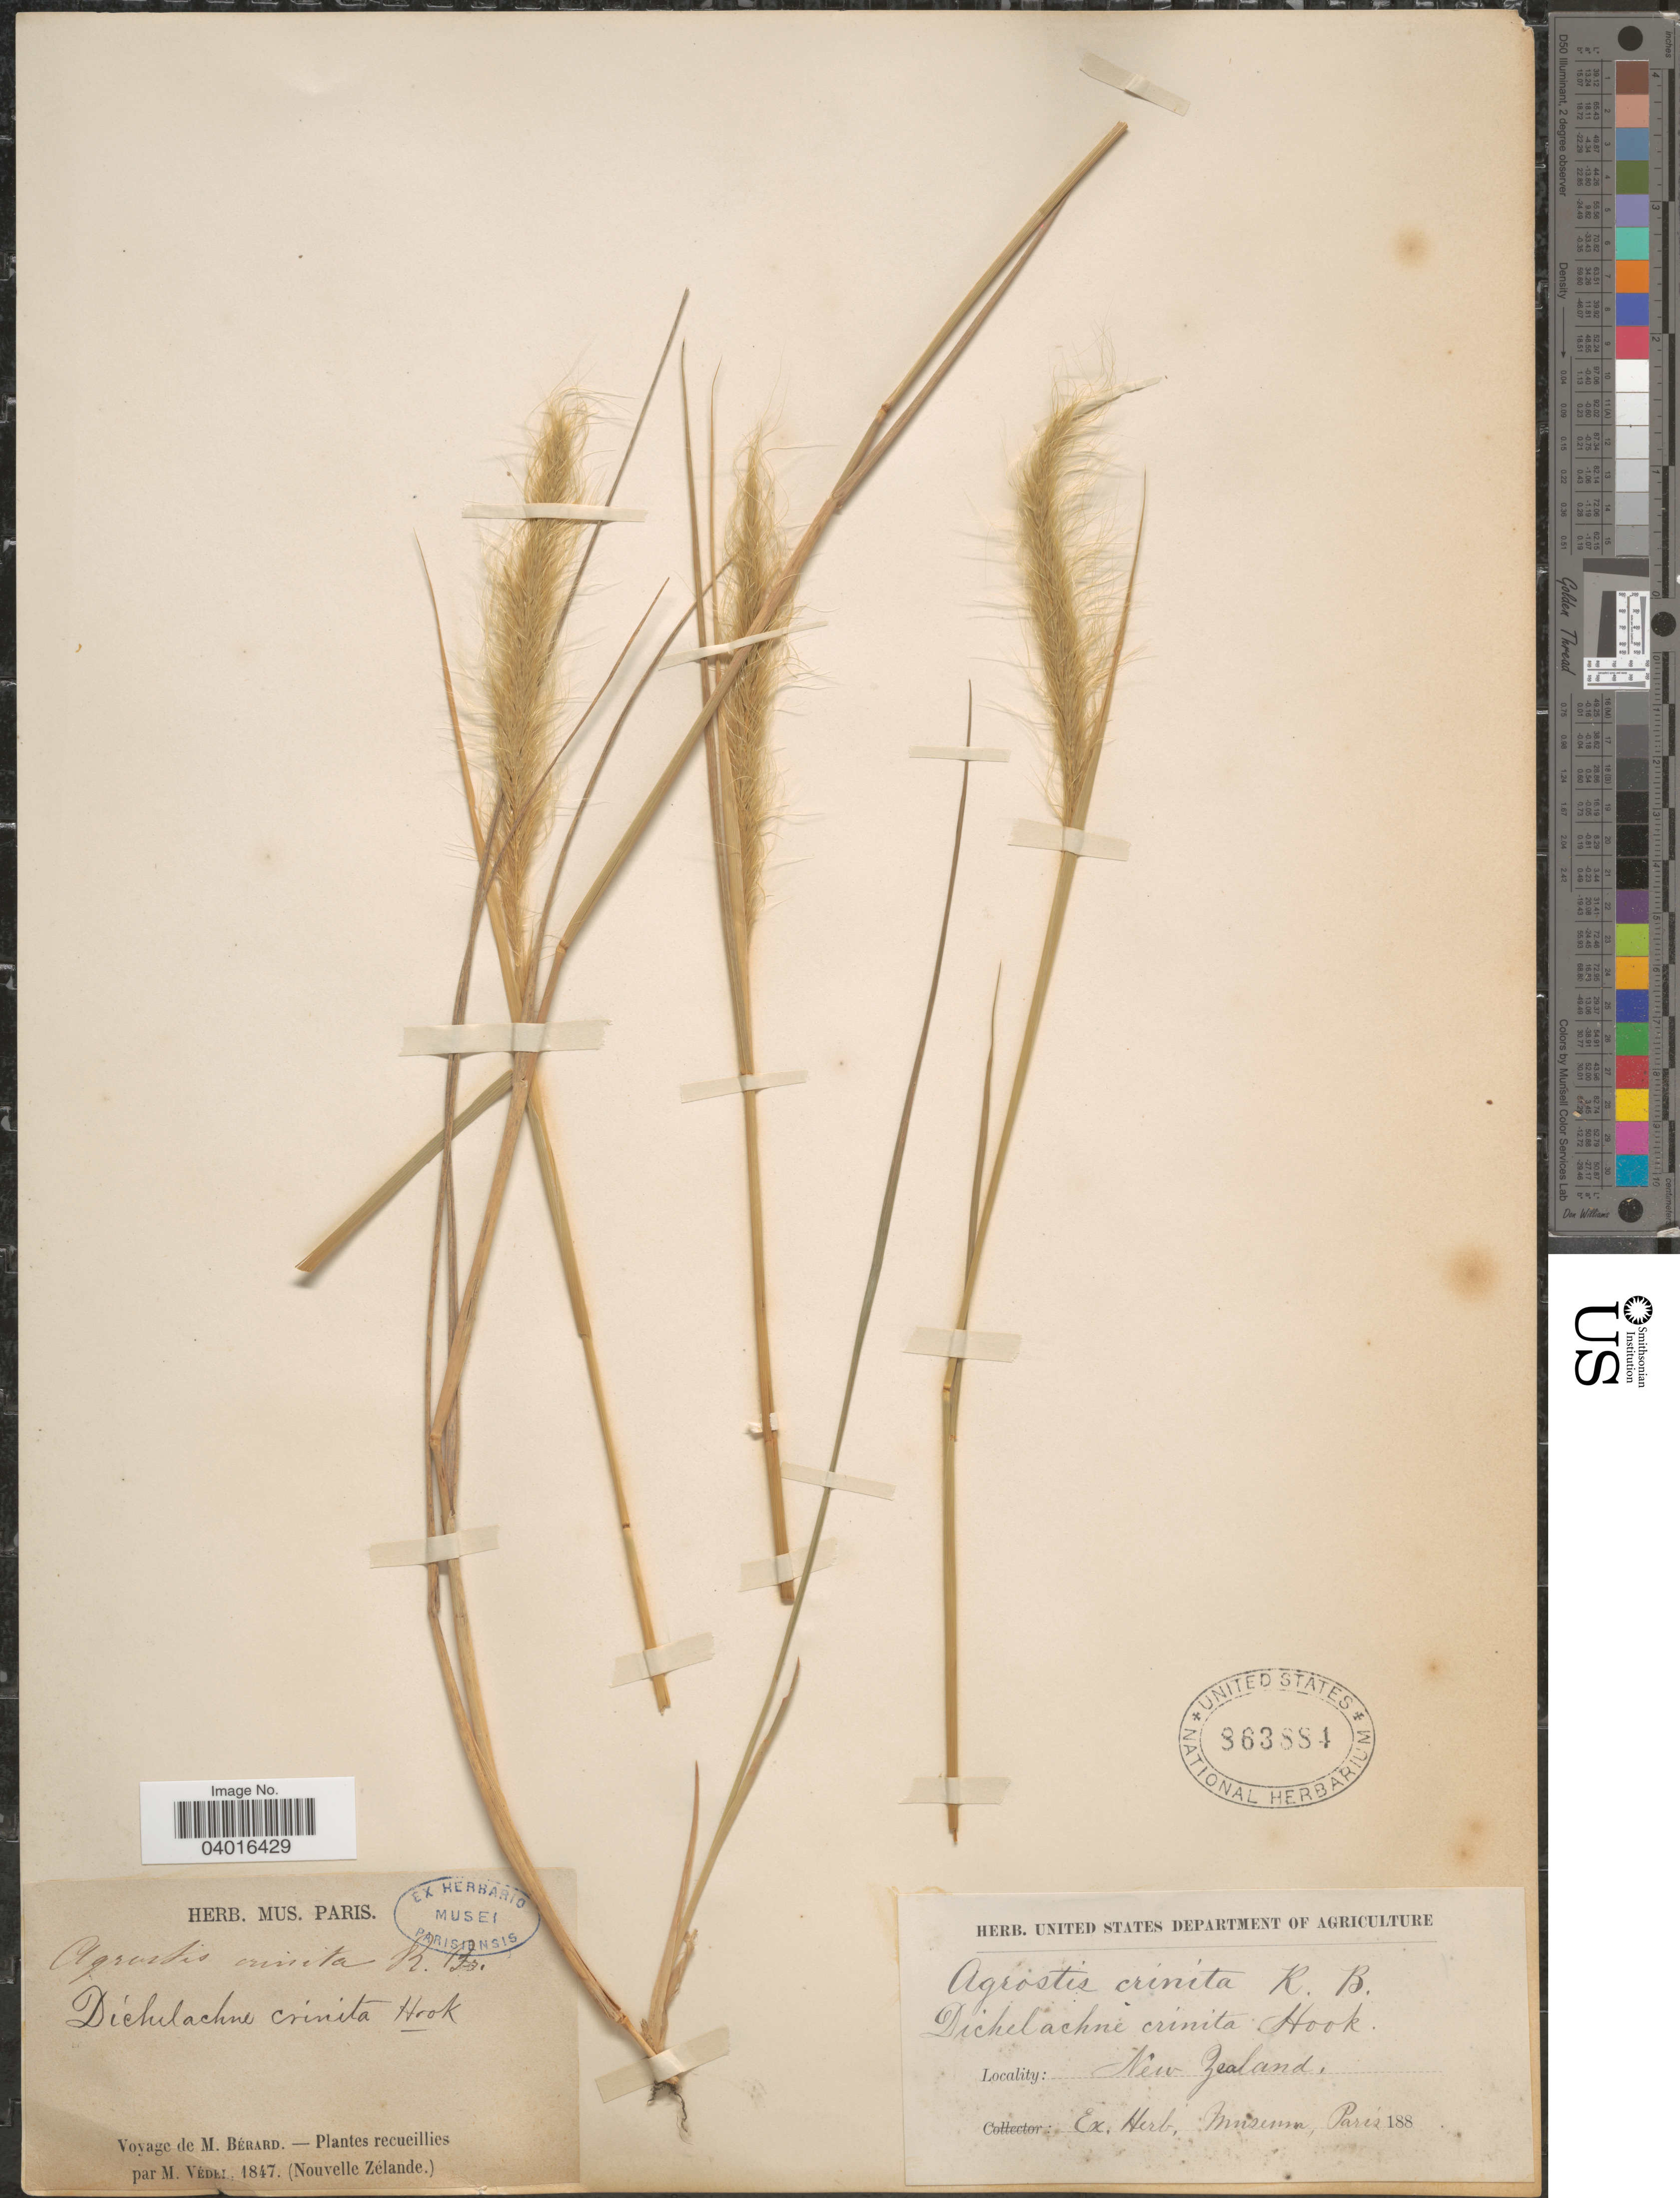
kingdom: Plantae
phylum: Tracheophyta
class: Liliopsida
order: Poales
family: Poaceae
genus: Pentapogon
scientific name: Pentapogon crinitus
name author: (L. f.) P.M. Peterson et al.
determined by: Wagner, W. L., (BOT), Smithsonian Institution - National Museum of Natural History (UNITED STATES)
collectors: M. Berard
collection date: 1847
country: New Zealand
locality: (Nouvelle Zélande.).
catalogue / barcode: US 863884